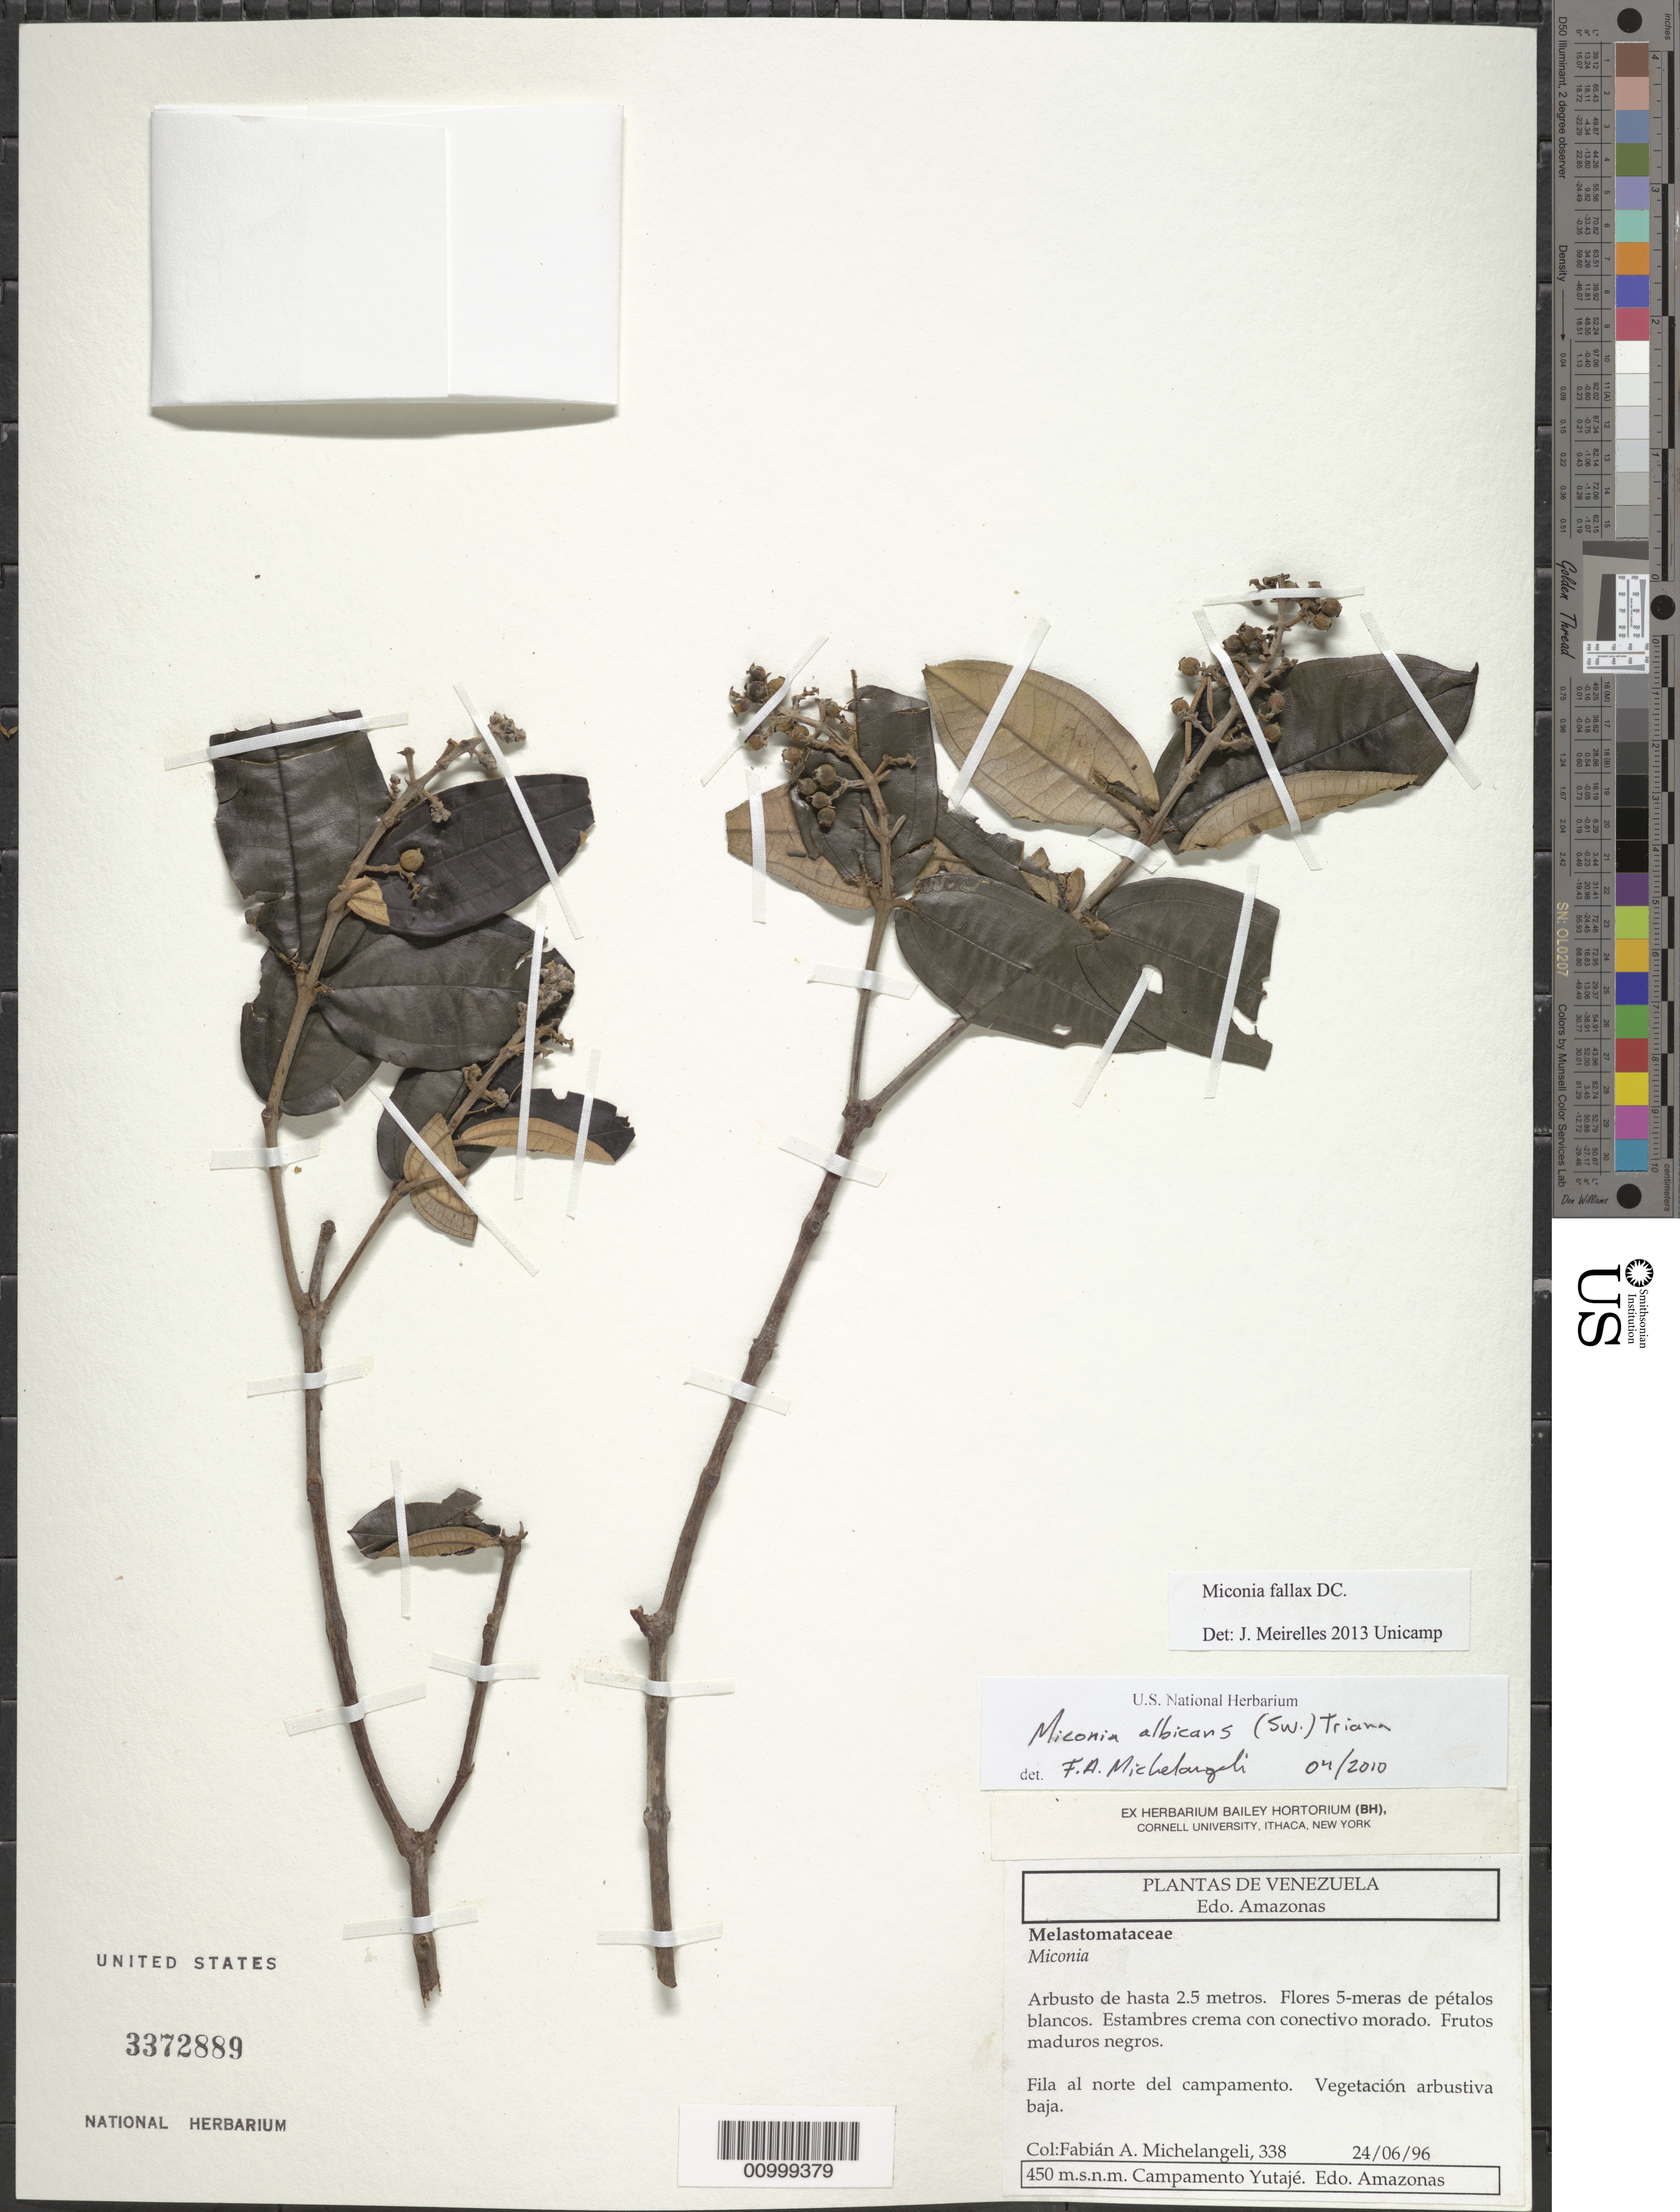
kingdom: Plantae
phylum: Tracheophyta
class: Magnoliopsida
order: Myrtales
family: Melastomataceae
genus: Miconia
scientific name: Miconia albicans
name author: (Sw.) Triana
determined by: Michelangeli, F. A.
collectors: F. A. Michelangeli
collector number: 338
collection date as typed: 24-Jun-96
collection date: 1996-06-24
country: Venezuela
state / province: Amazonas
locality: Fila al norte del campamento.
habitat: Vegetacion arbustiva baja.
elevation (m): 450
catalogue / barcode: US 3372889